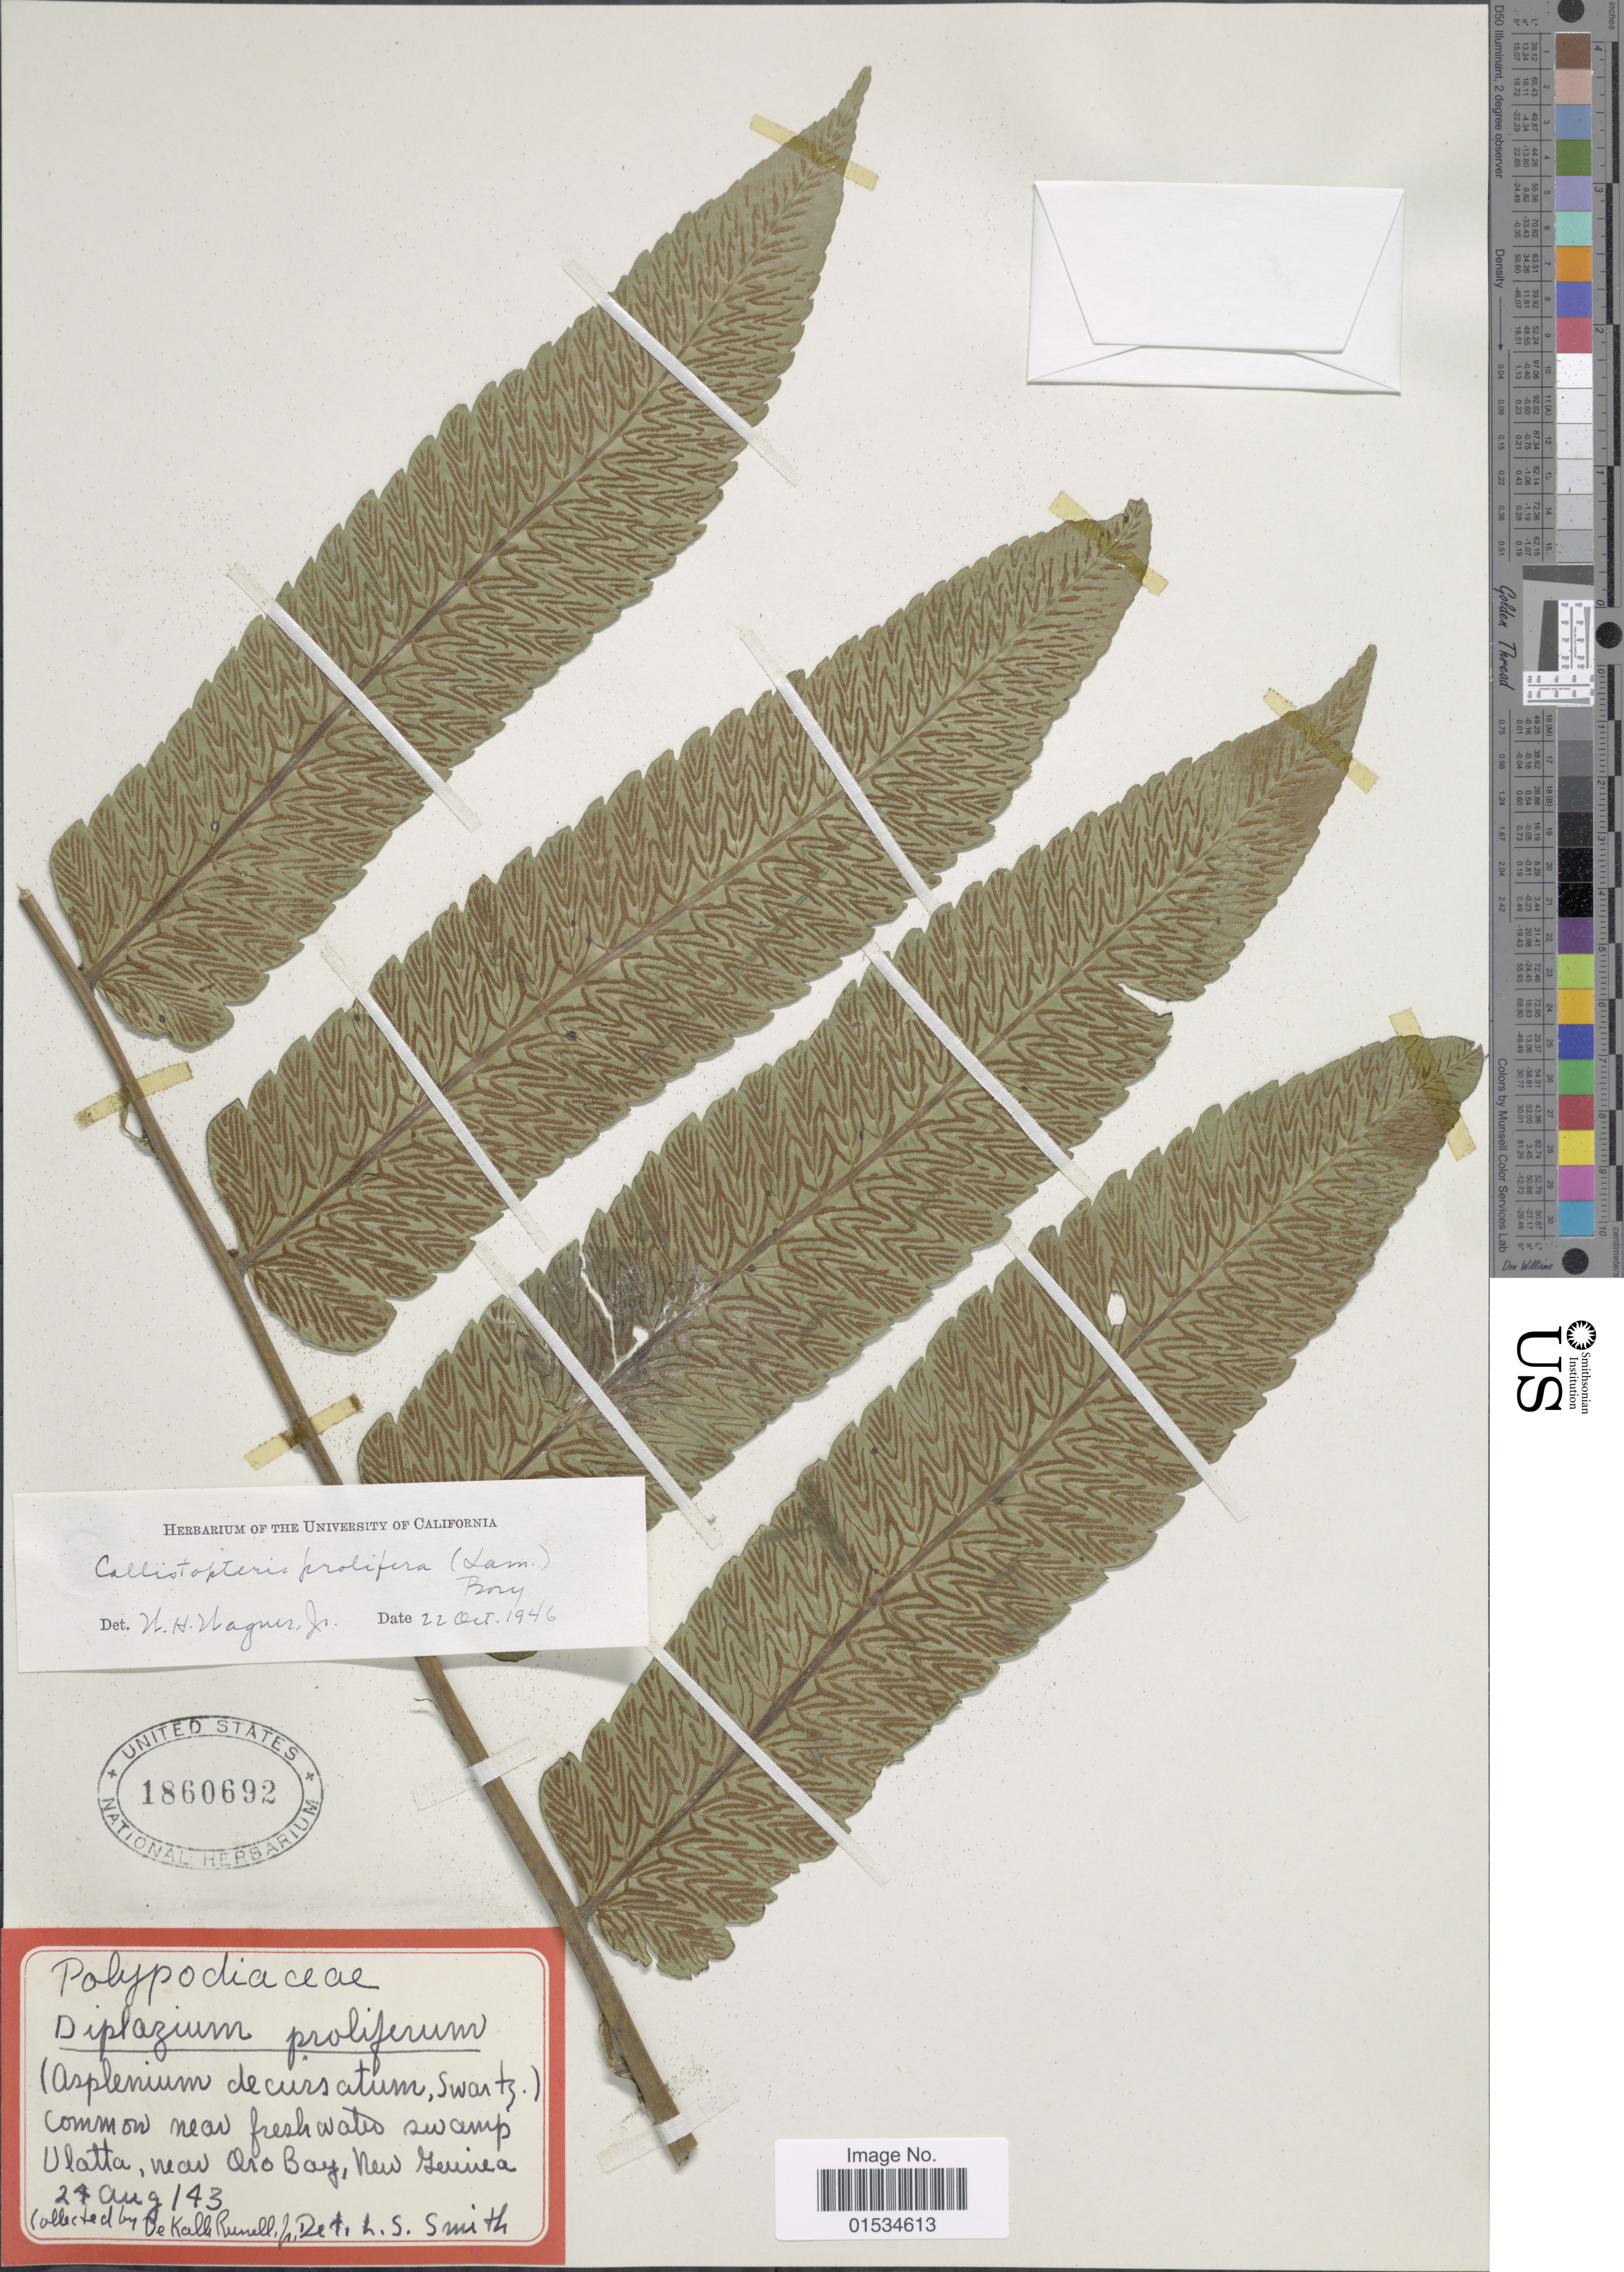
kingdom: Plantae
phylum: Tracheophyta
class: Polypodiopsida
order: Polypodiales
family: Athyriaceae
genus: Diplazium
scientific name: Diplazium accendens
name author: Blume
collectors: D. K. Russell Jr.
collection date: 1943-08-24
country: Papua New Guinea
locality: Ulatta, near Oro Bay, New Guinea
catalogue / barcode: US 1860692